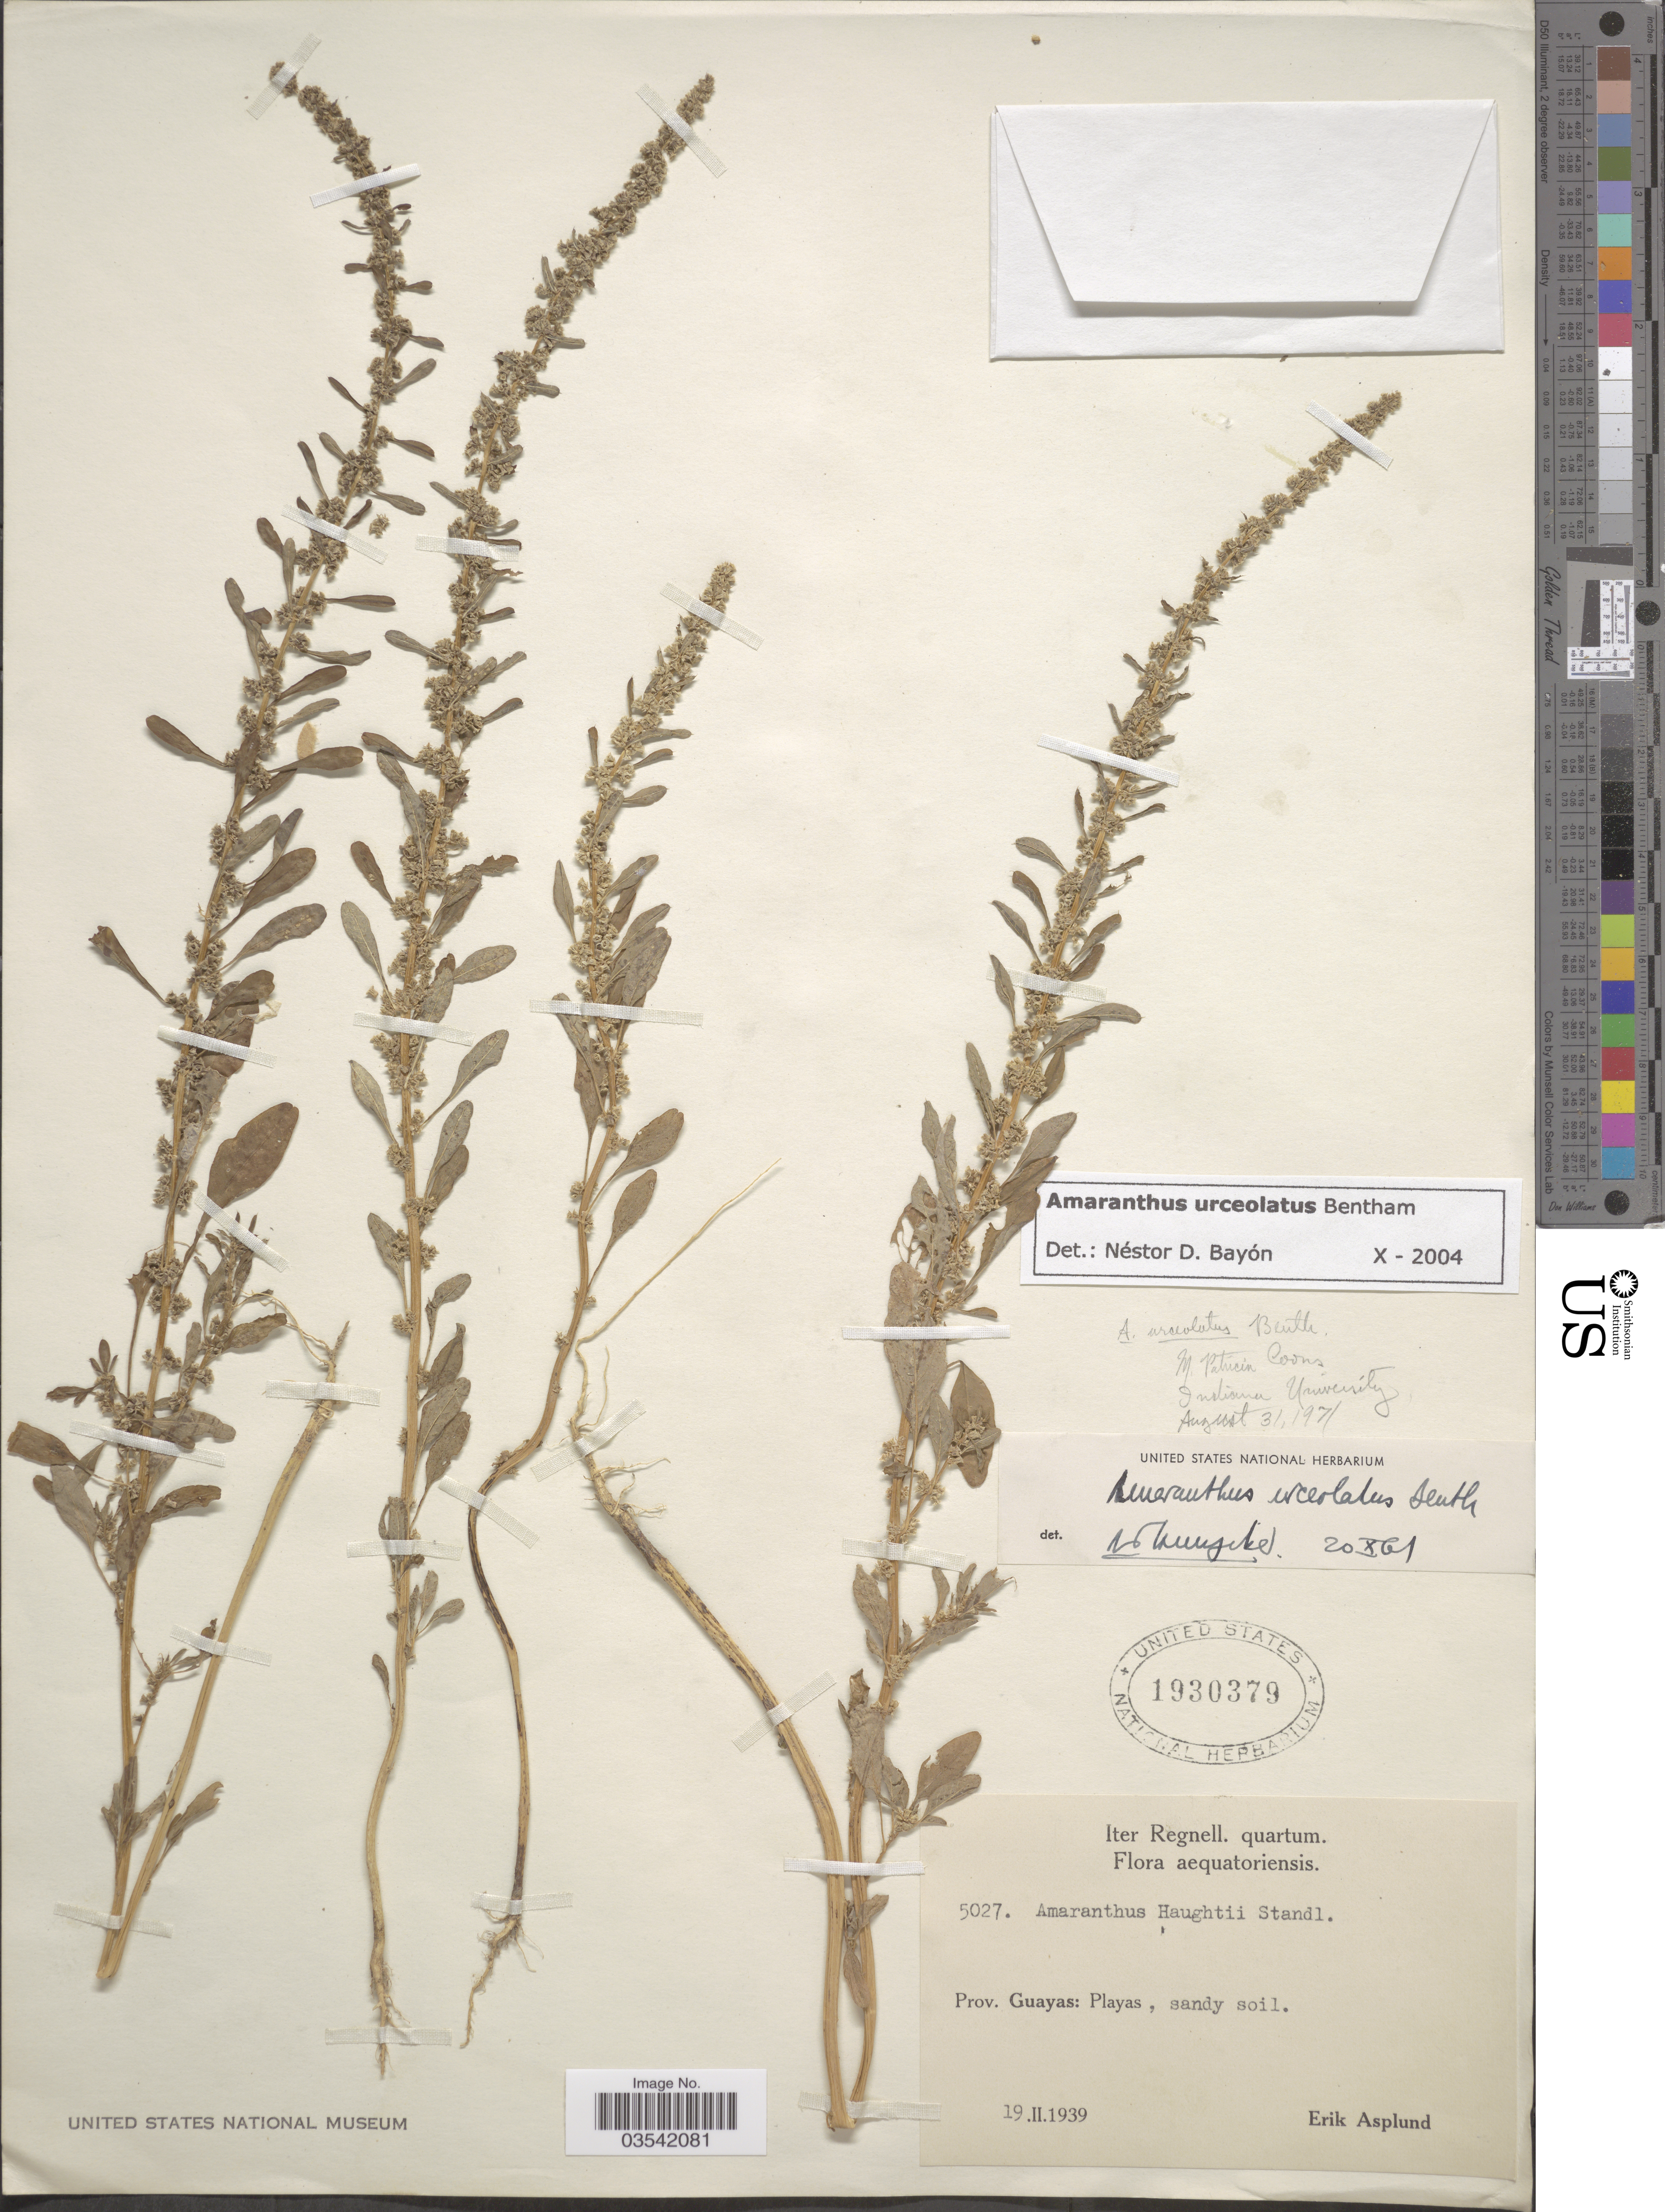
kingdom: Plantae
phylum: Tracheophyta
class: Magnoliopsida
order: Caryophyllales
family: Amaranthaceae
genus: Amaranthus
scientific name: Amaranthus urceolatus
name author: Benth.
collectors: E. Asplund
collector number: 5027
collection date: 1939-02-19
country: Ecuador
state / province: Guayas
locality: Playas.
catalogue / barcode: US 1930379